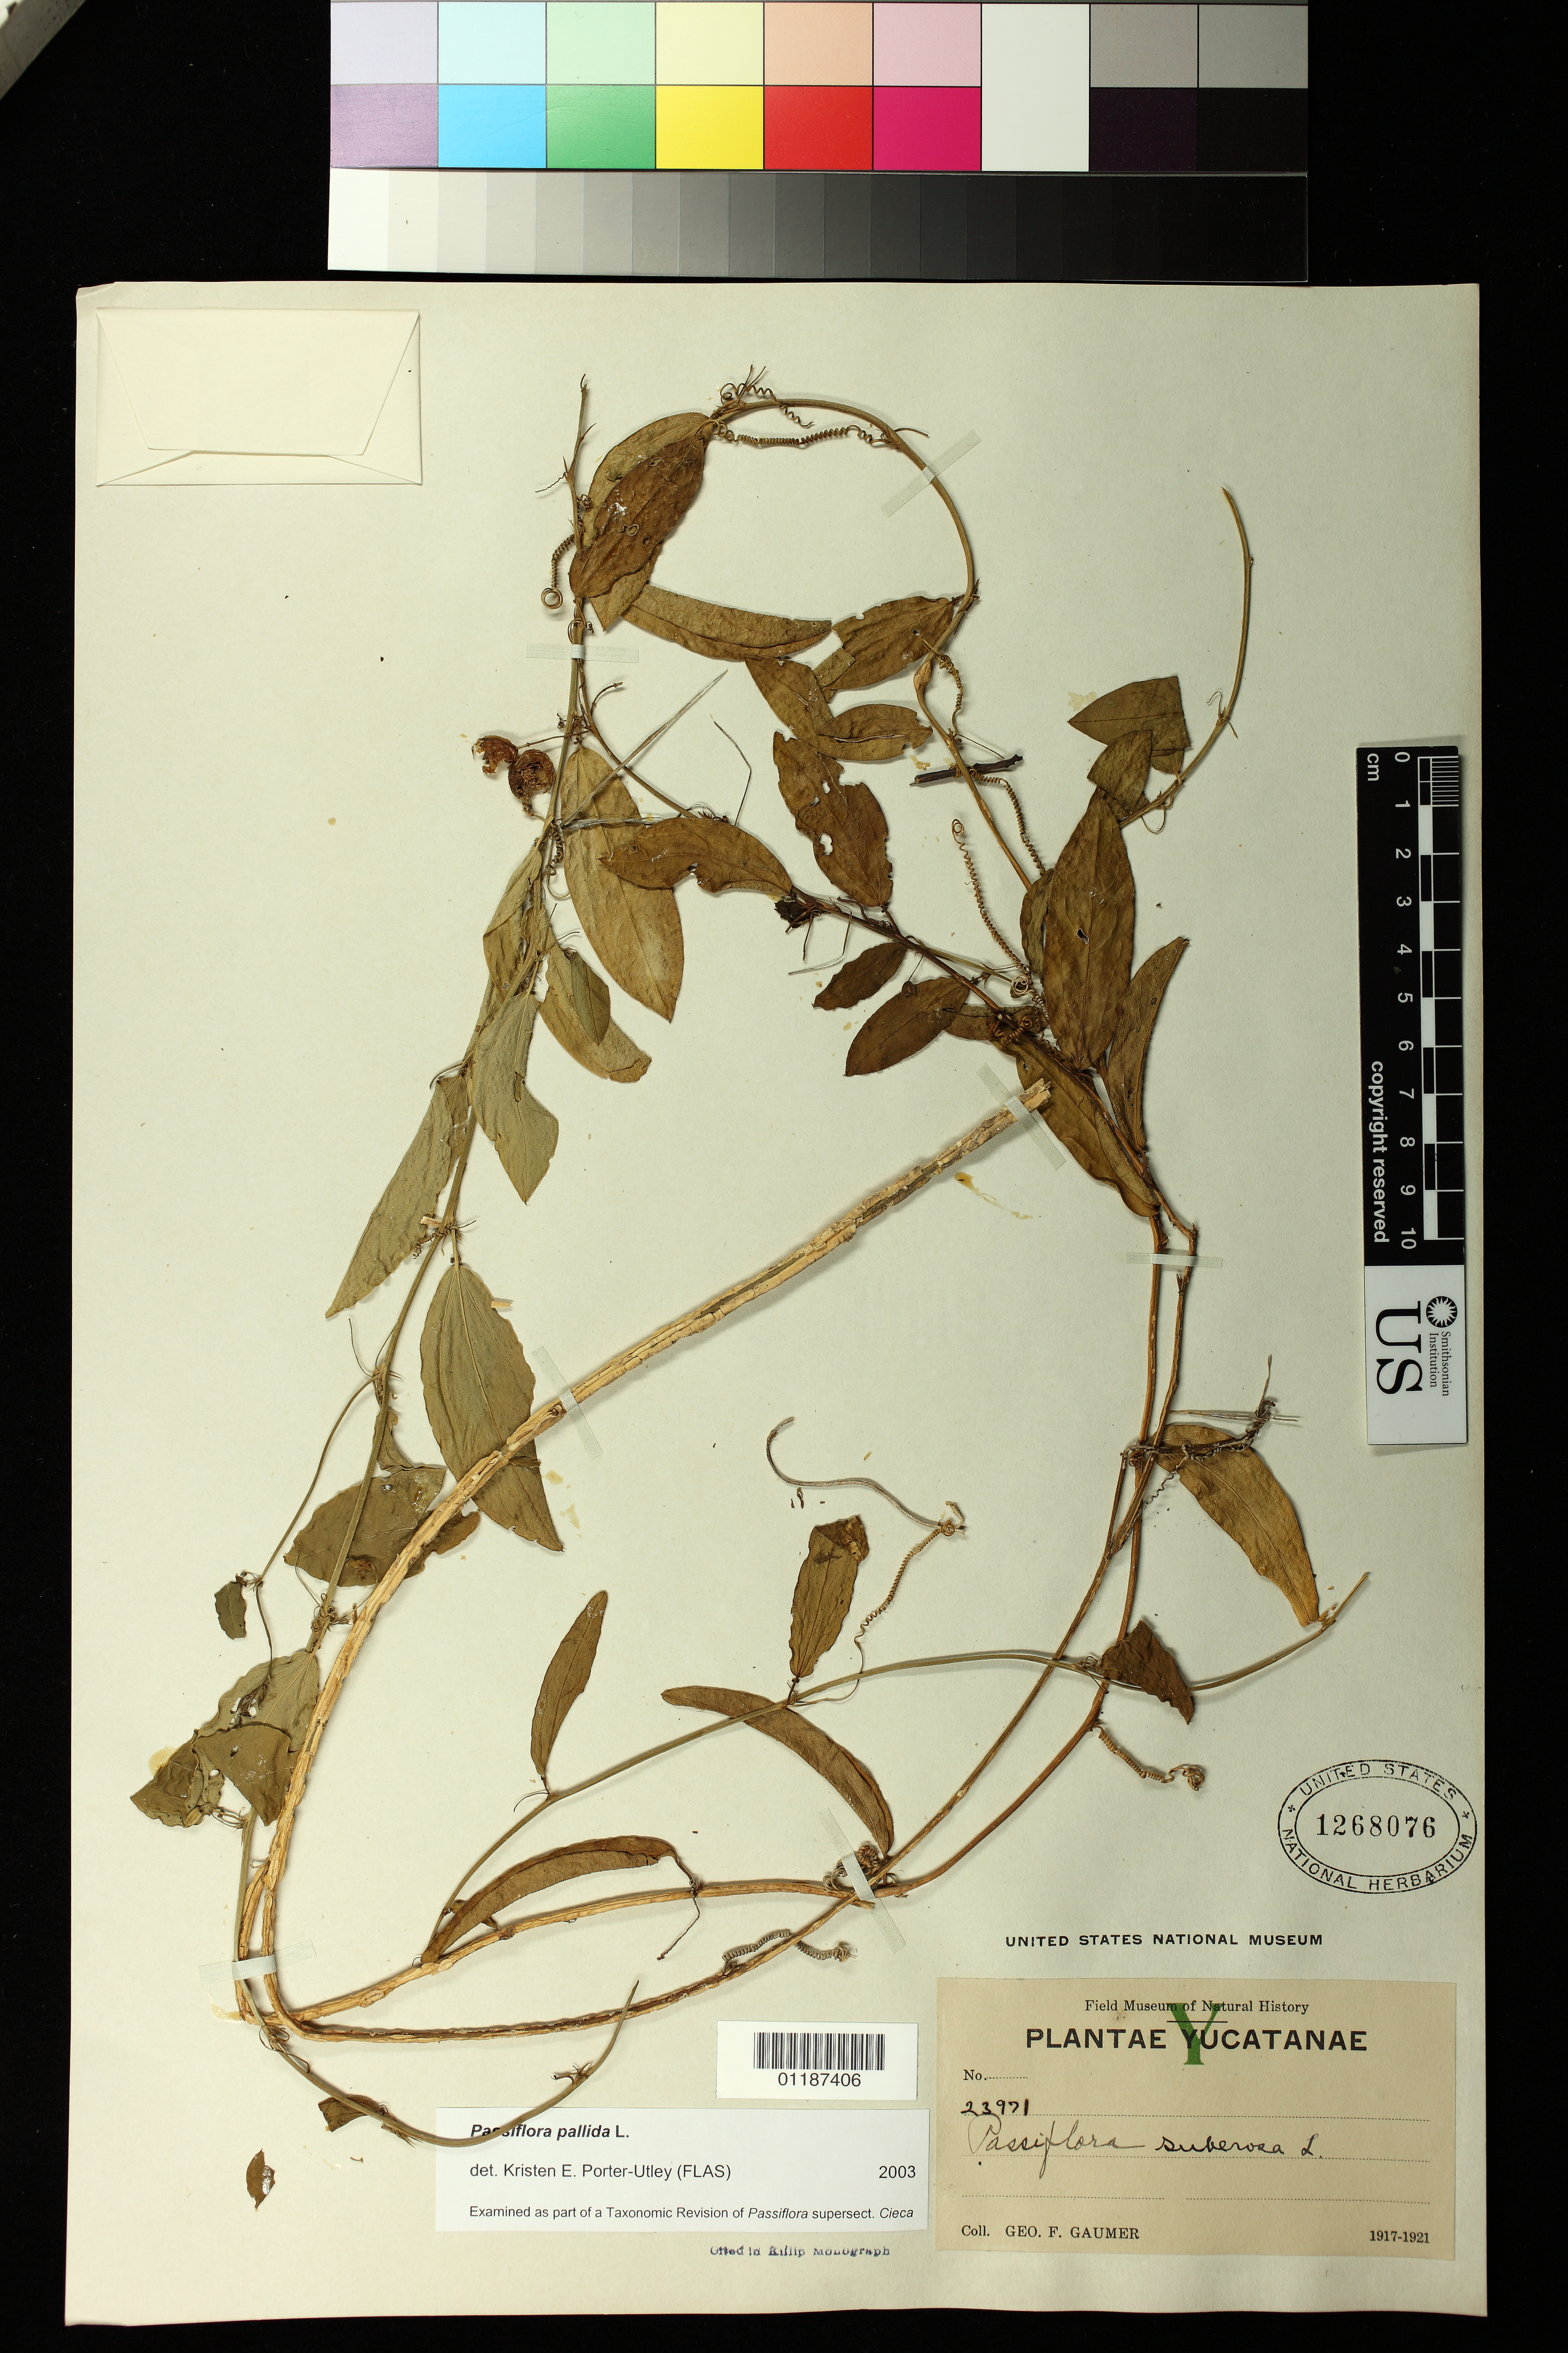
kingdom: Plantae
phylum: Tracheophyta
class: Magnoliopsida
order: Malpighiales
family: Passifloraceae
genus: Passiflora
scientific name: Passiflora pallida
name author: L.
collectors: G. F. Gaumer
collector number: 23971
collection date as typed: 1917 to -- -- 1921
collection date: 1917/1921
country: Mexico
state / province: Yucatán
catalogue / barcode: US 1268076